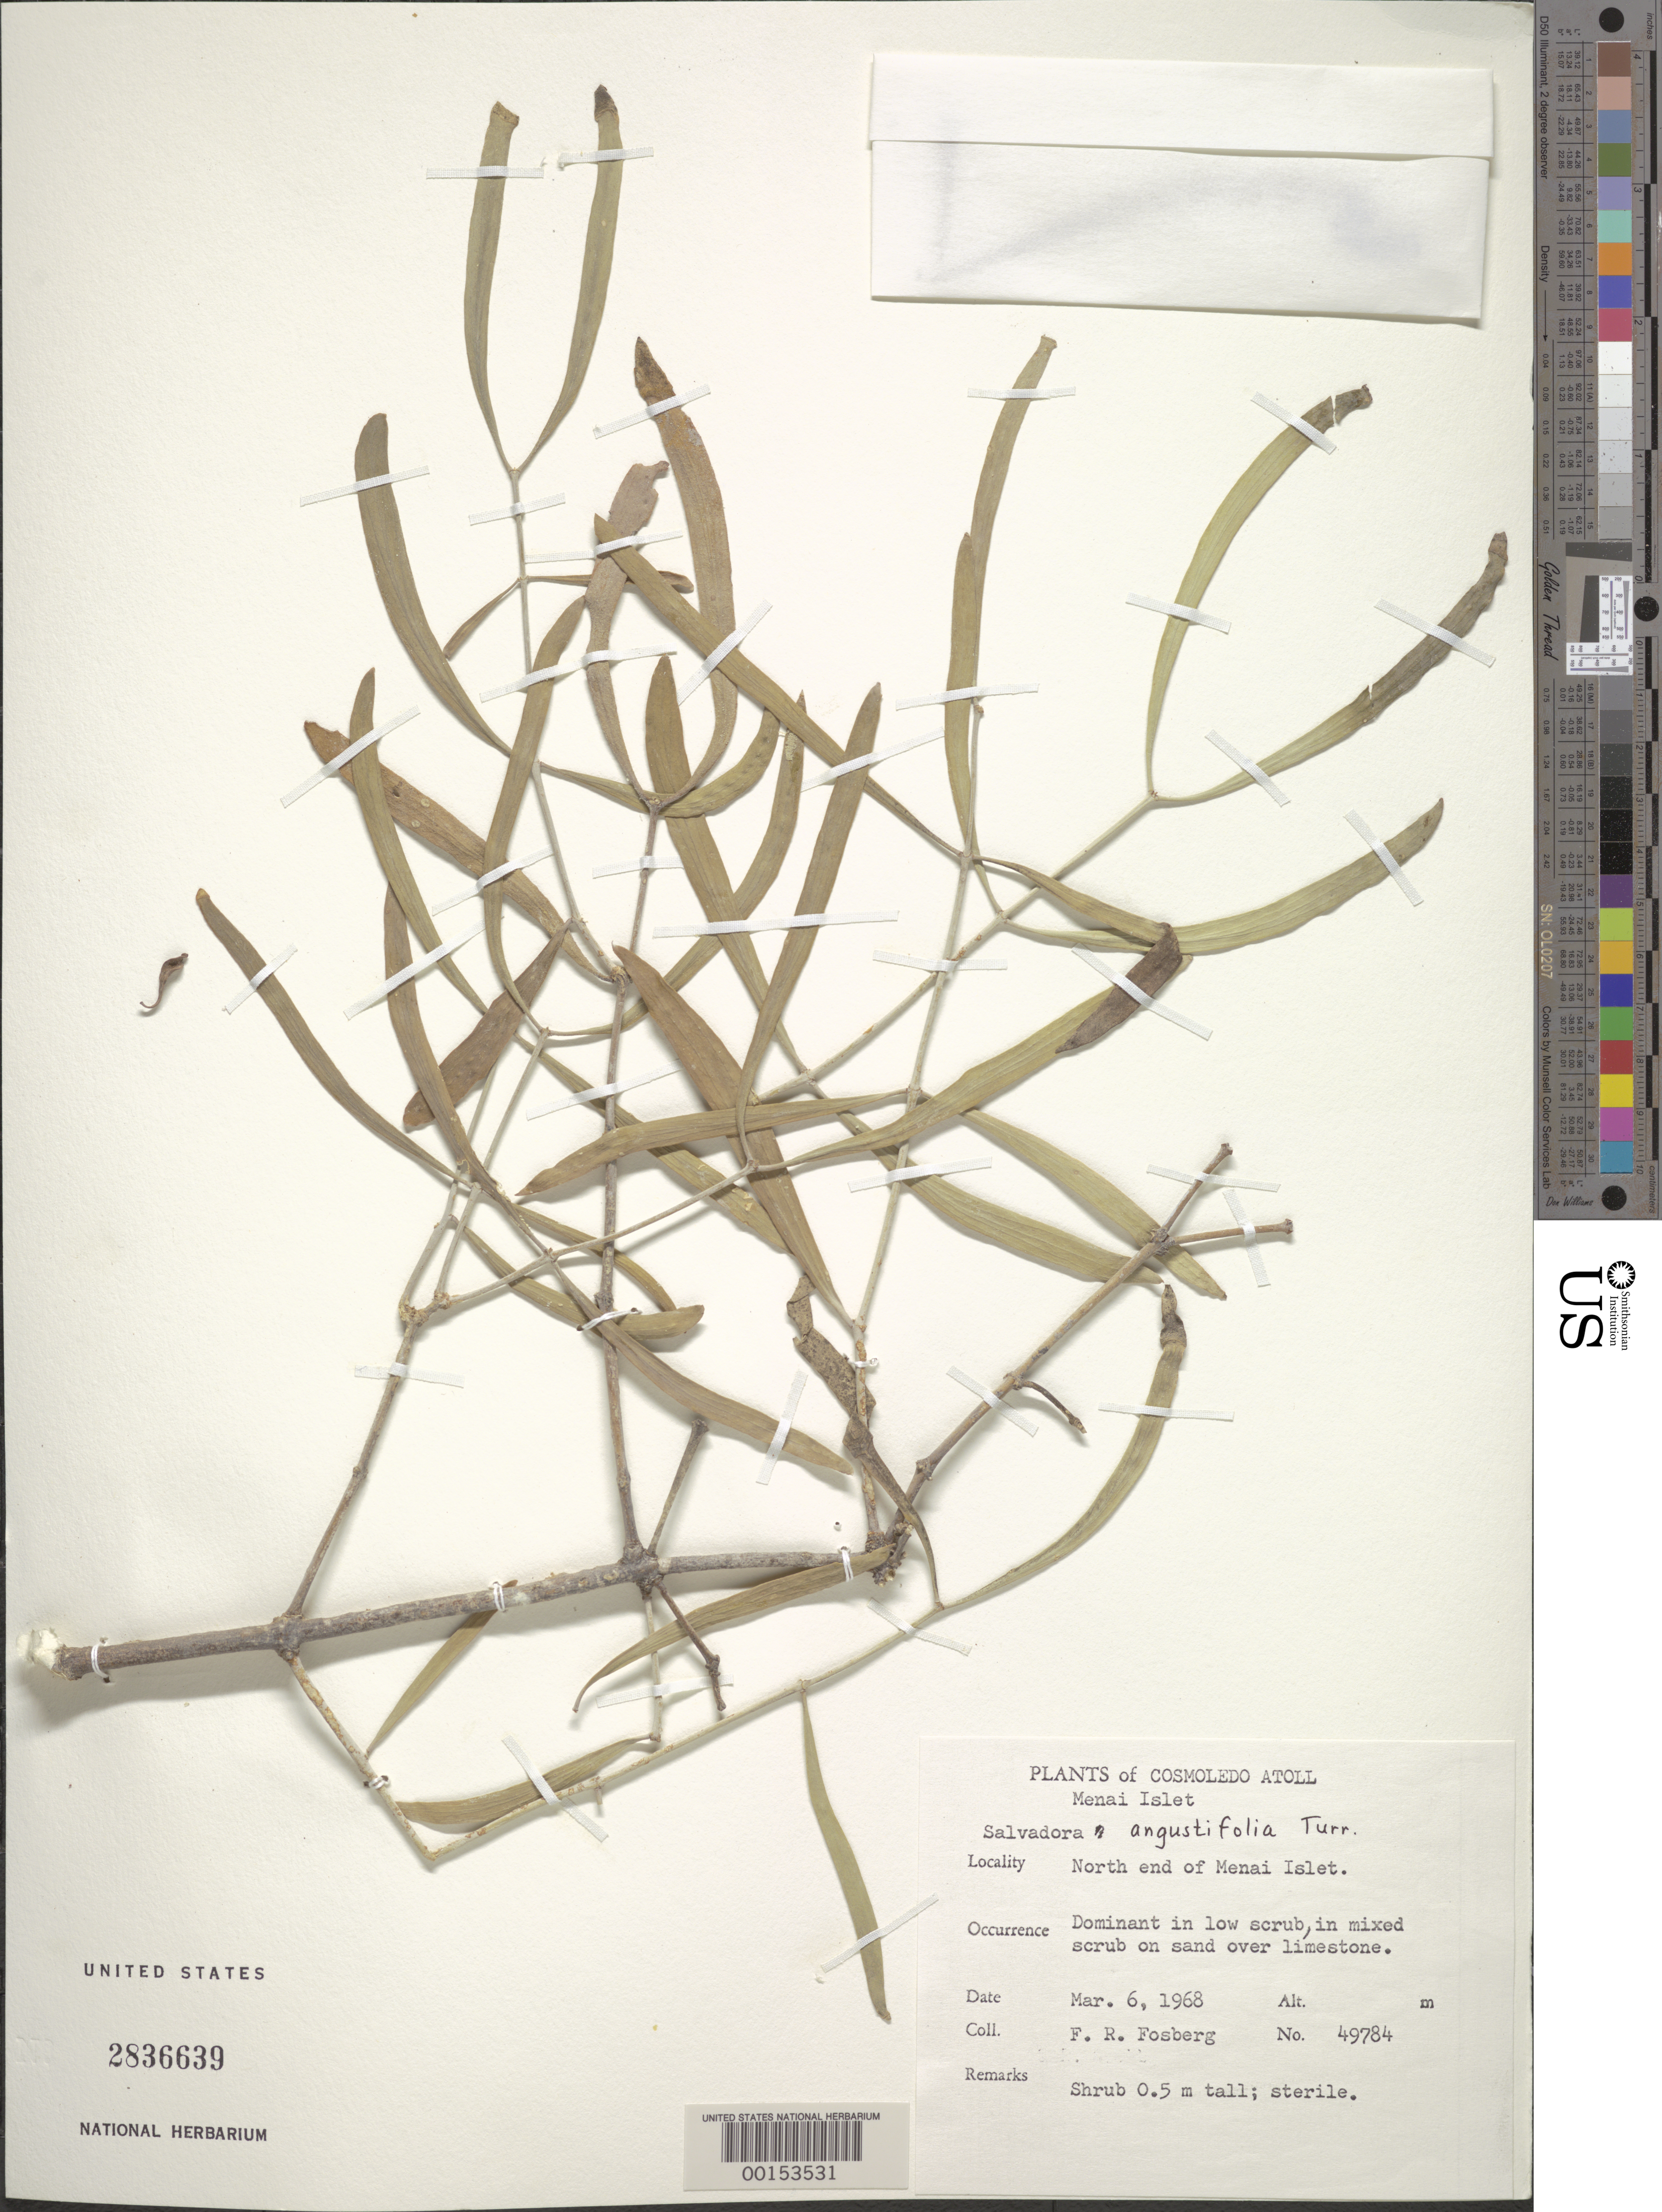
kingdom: Plantae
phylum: Tracheophyta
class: Magnoliopsida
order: Brassicales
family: Salvadoraceae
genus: Salvadora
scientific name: Salvadora angustifolia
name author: Turill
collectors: F. R. Fosberg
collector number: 49784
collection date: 1968-03-06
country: Seychelles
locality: Cosmoledo Atoll. Menai Islet. North end of Menai Islet.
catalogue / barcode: US 2836639